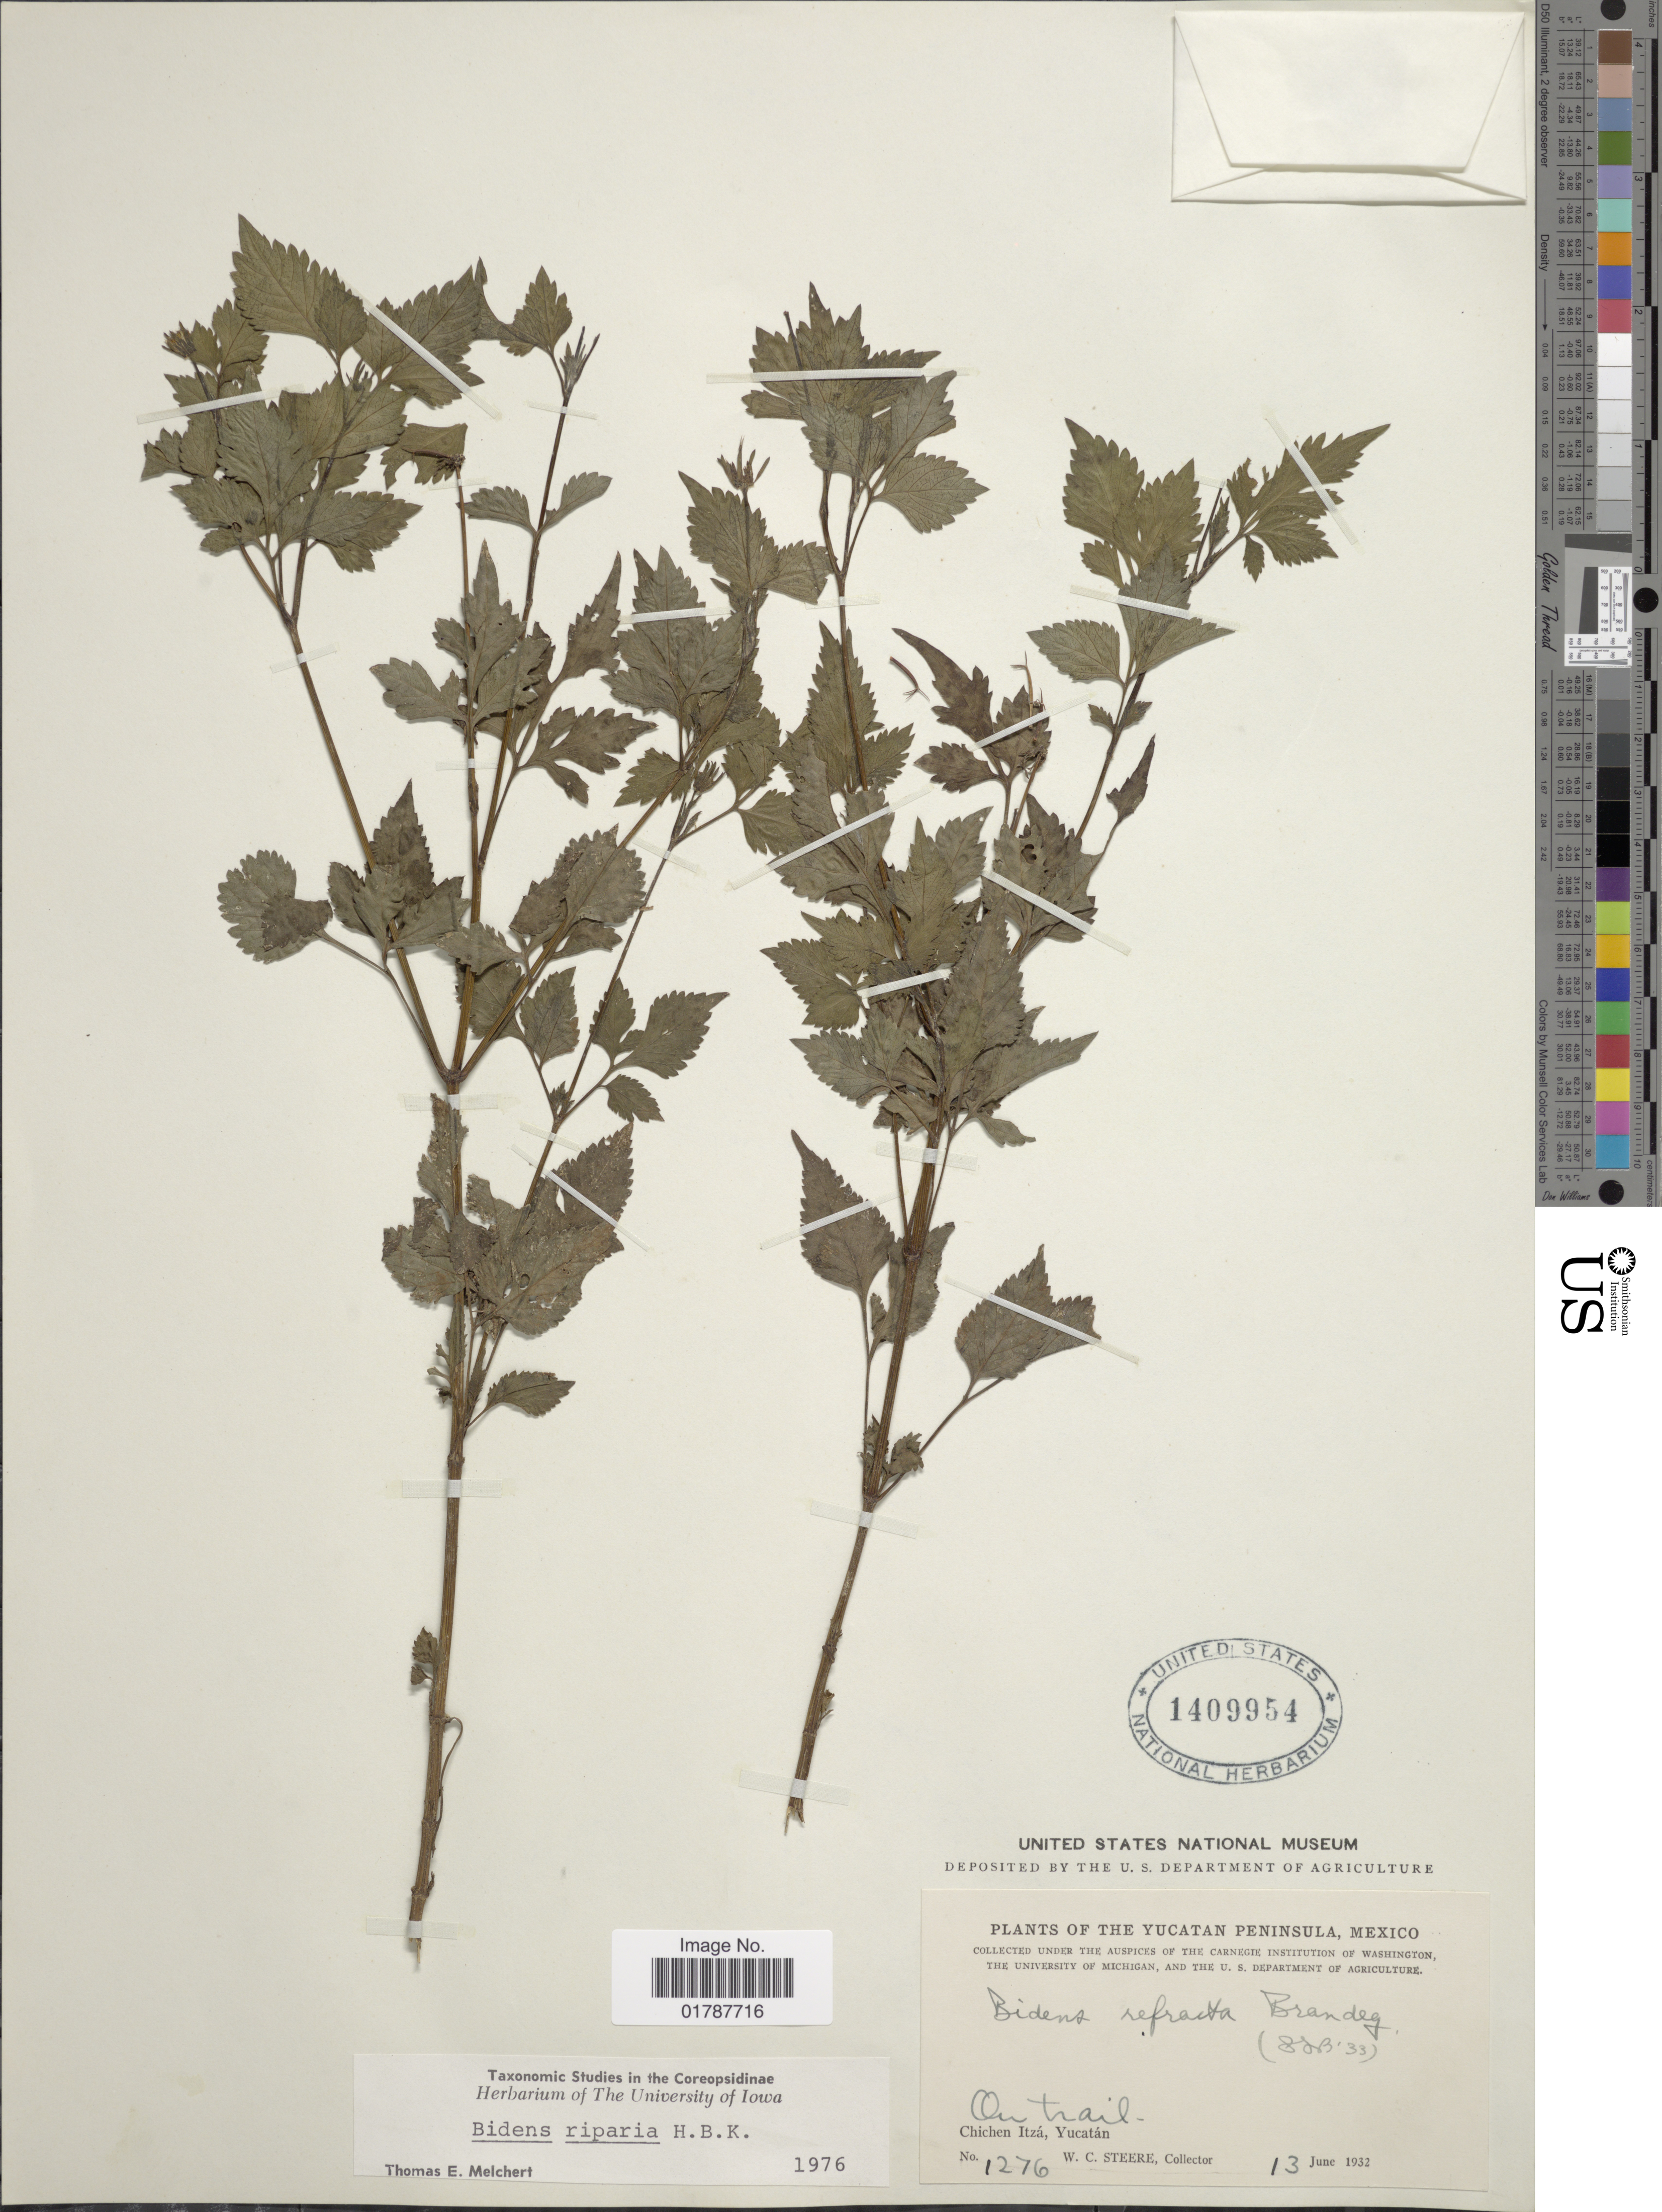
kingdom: Plantae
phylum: Tracheophyta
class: Magnoliopsida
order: Asterales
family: Asteraceae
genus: Bidens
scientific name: Bidens riparia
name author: Kunth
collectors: W. C. Steere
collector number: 1276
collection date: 1932-06-13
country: Mexico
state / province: Yucatán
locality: The Yucatan Peninsula, Mexico, ONtrail, Chichen Itza, Yucatan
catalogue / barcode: US 1409954